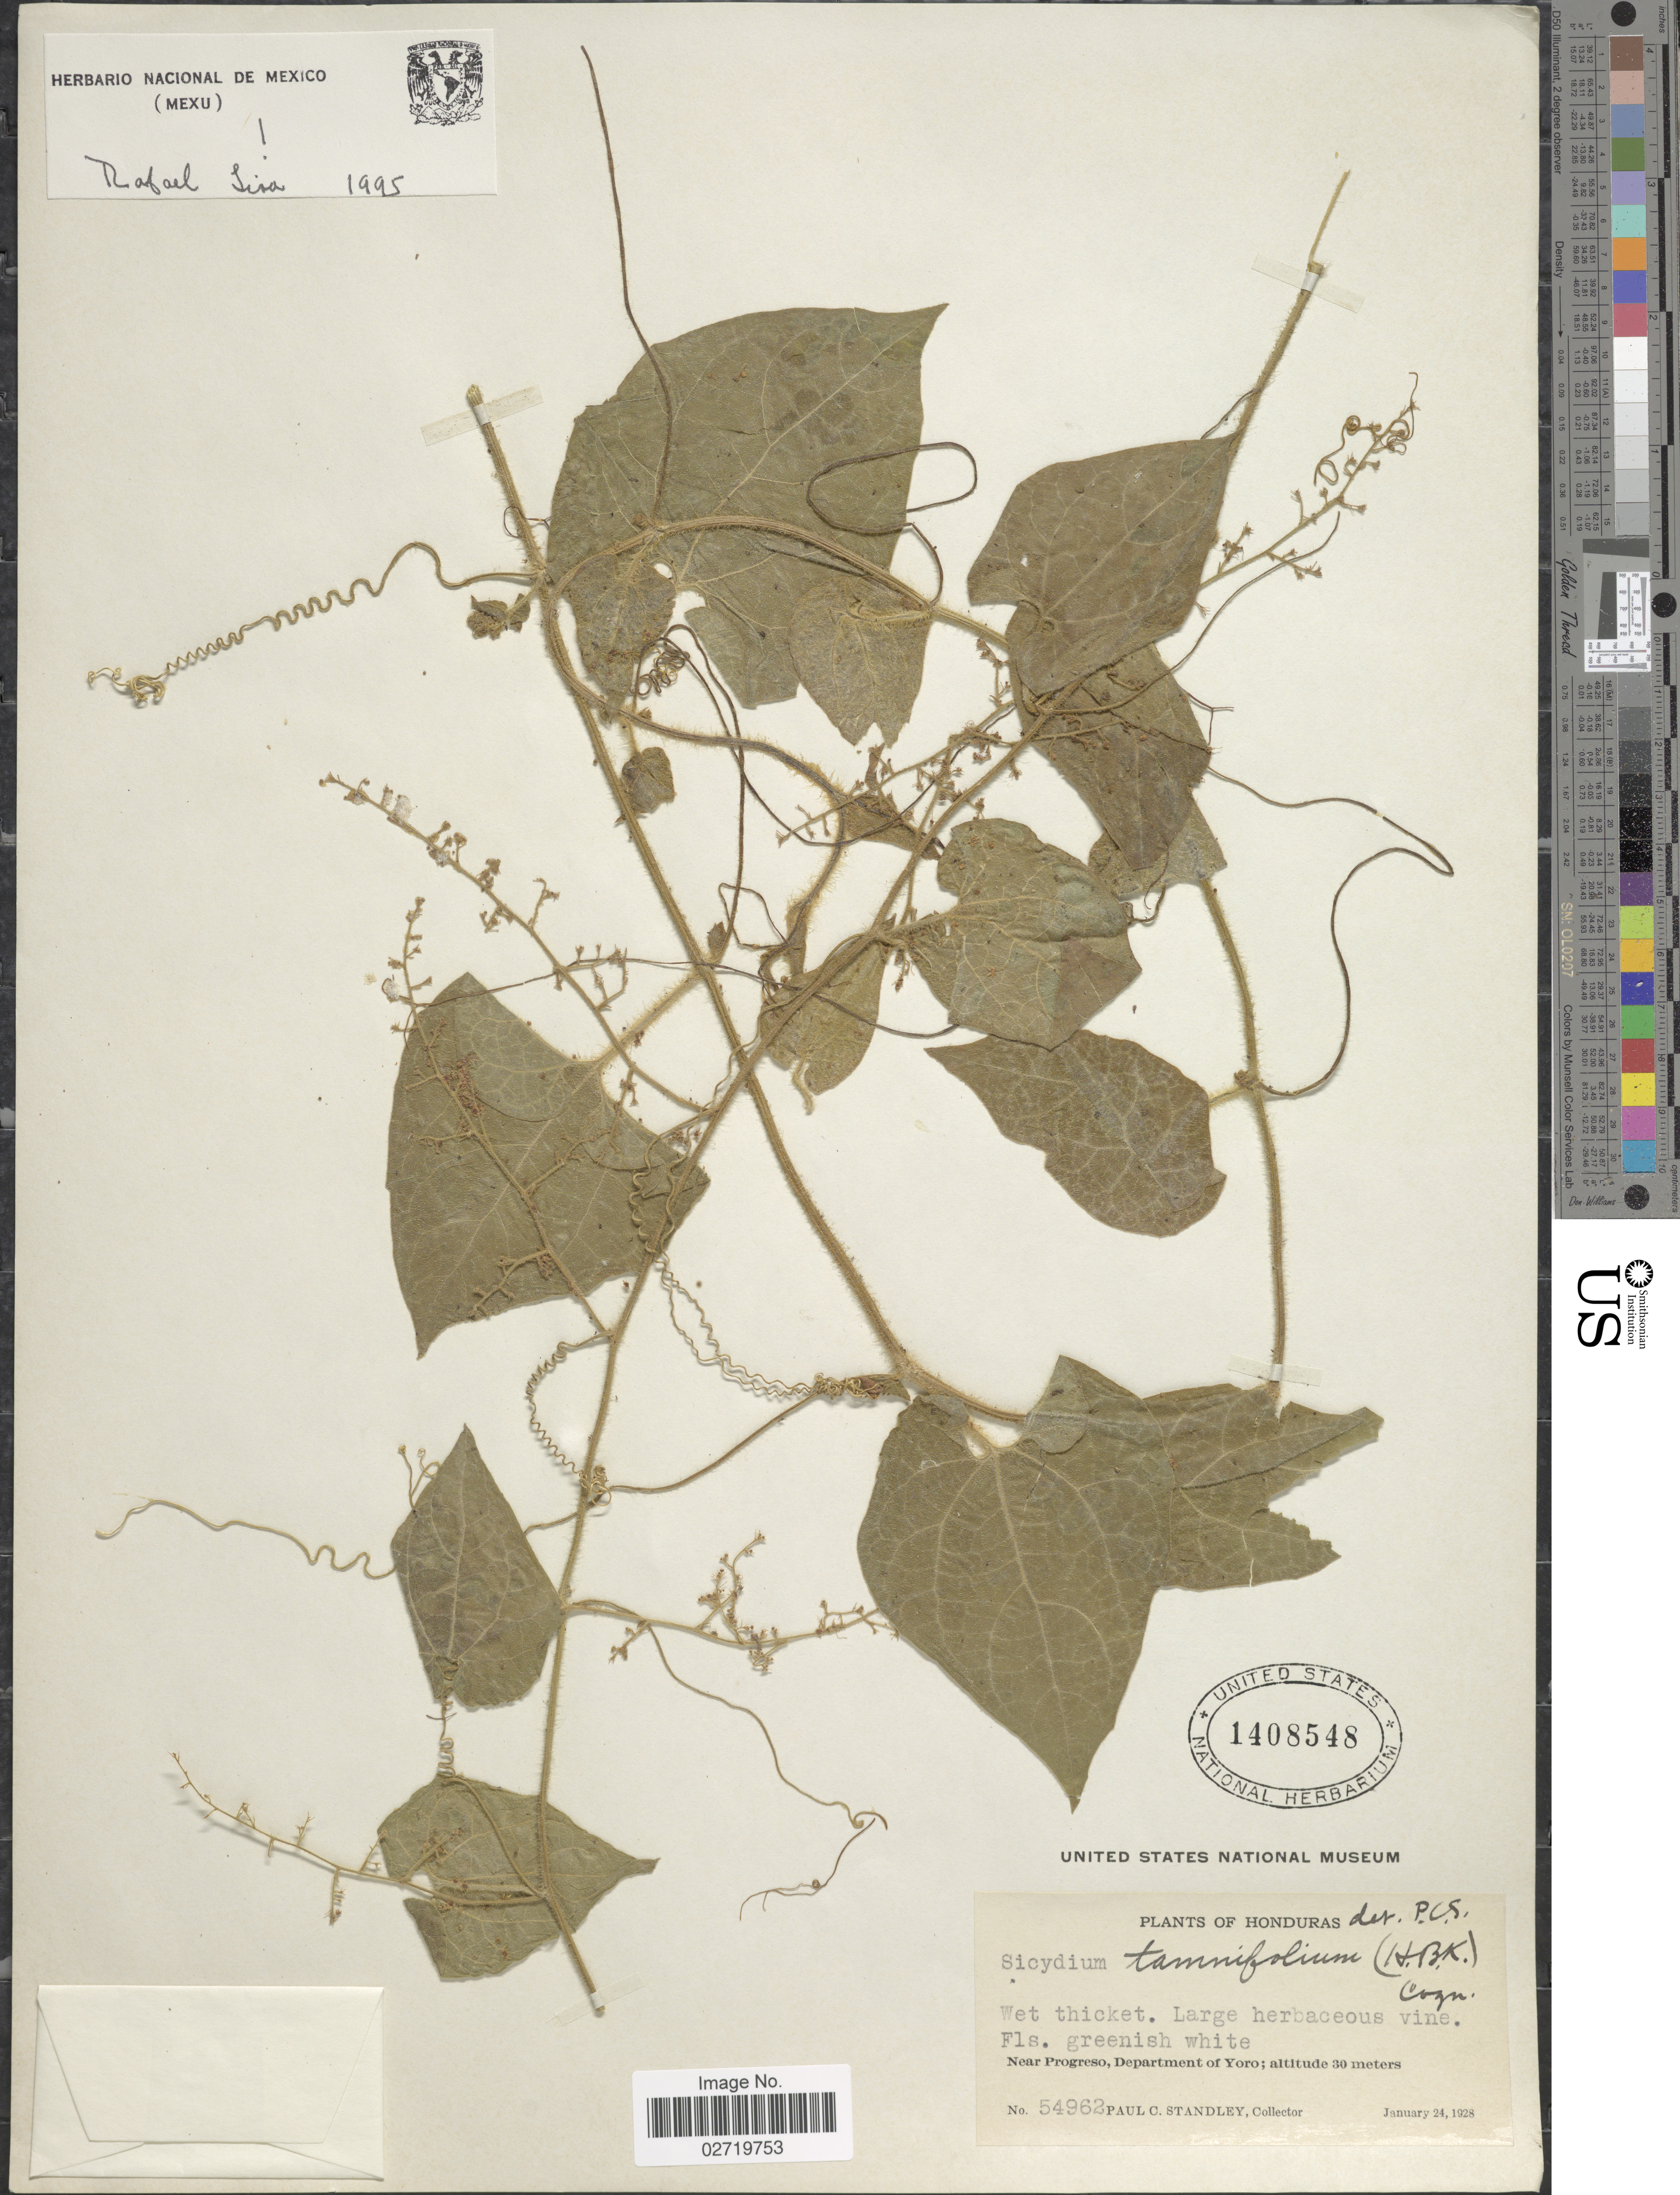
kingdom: Plantae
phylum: Tracheophyta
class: Magnoliopsida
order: Cucurbitales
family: Cucurbitaceae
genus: Sicydium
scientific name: Sicydium tamnifolium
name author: (Kunth) Cogn.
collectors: P. C. Standley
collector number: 54962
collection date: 1928-01-24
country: Honduras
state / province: Yoro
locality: Near Progreso, Department of Yoro.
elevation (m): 30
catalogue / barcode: US 1408548